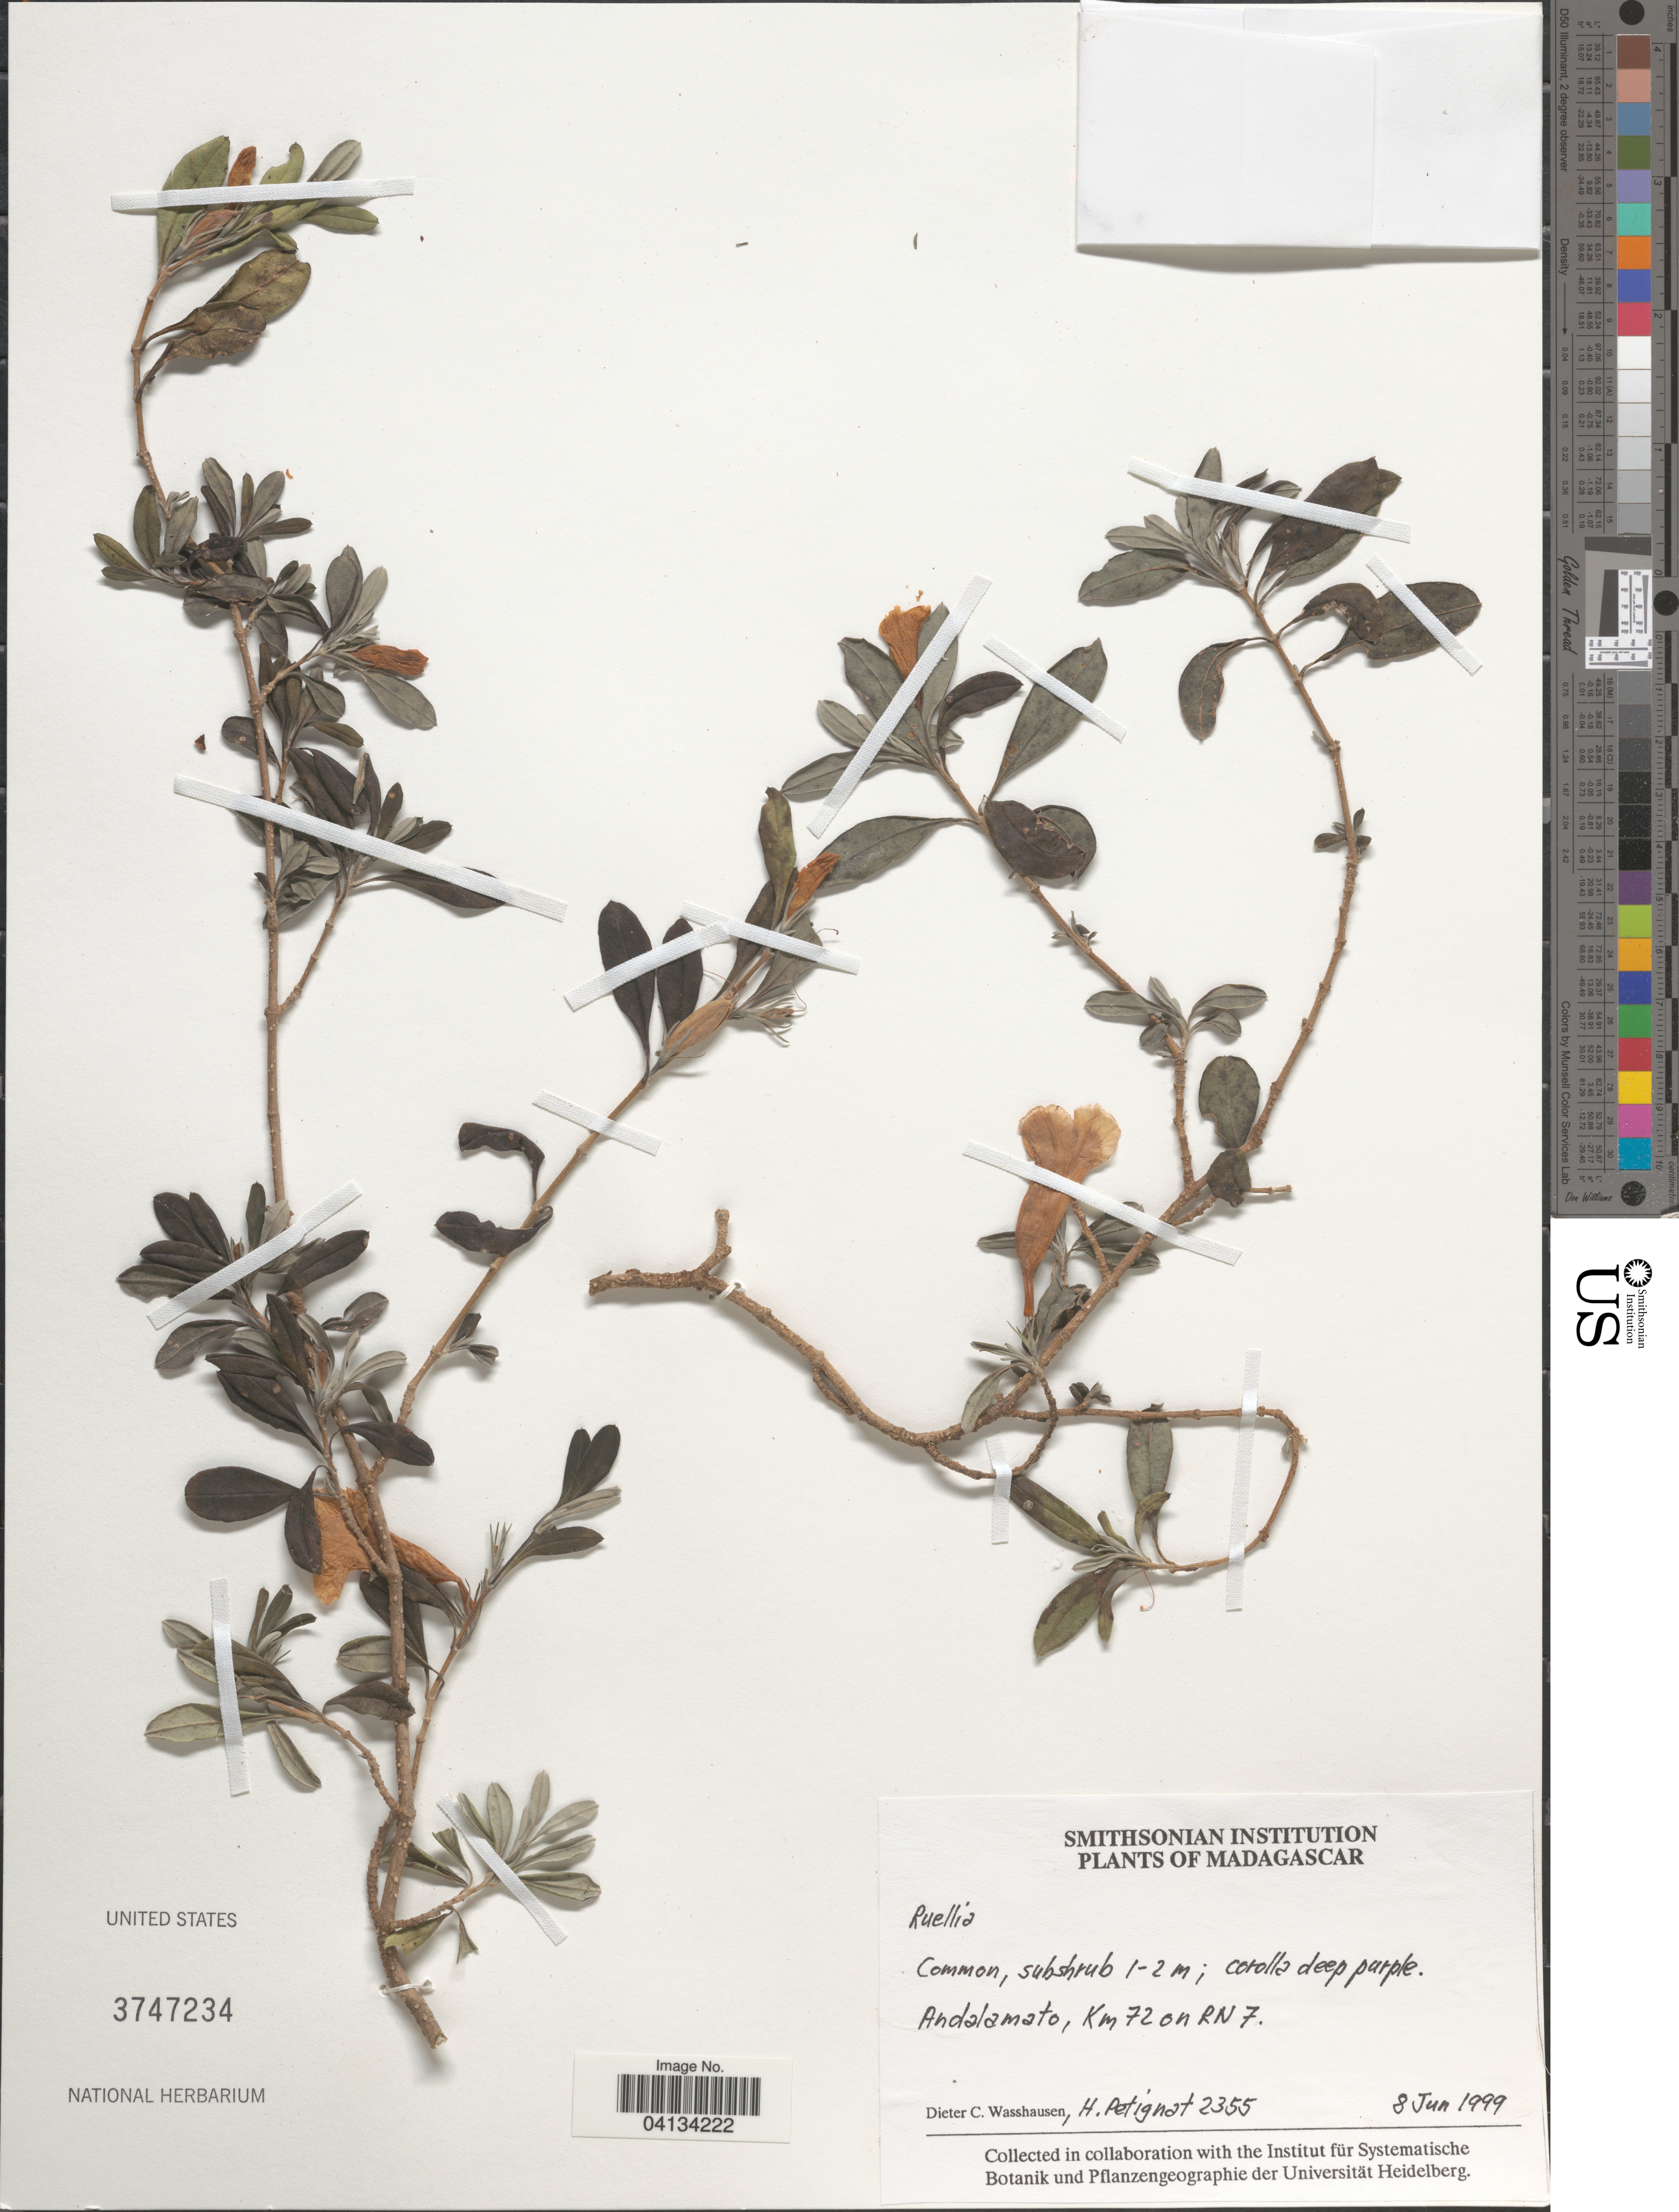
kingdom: Plantae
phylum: Tracheophyta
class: Magnoliopsida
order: Lamiales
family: Acanthaceae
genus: Ruellia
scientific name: Ruellia sp.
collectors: D. C. Wasshausen & H. Petignat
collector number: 2355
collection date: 1999-06-08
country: Madagascar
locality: Andalamato, Km 72 on RN 7.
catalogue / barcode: US 3747234